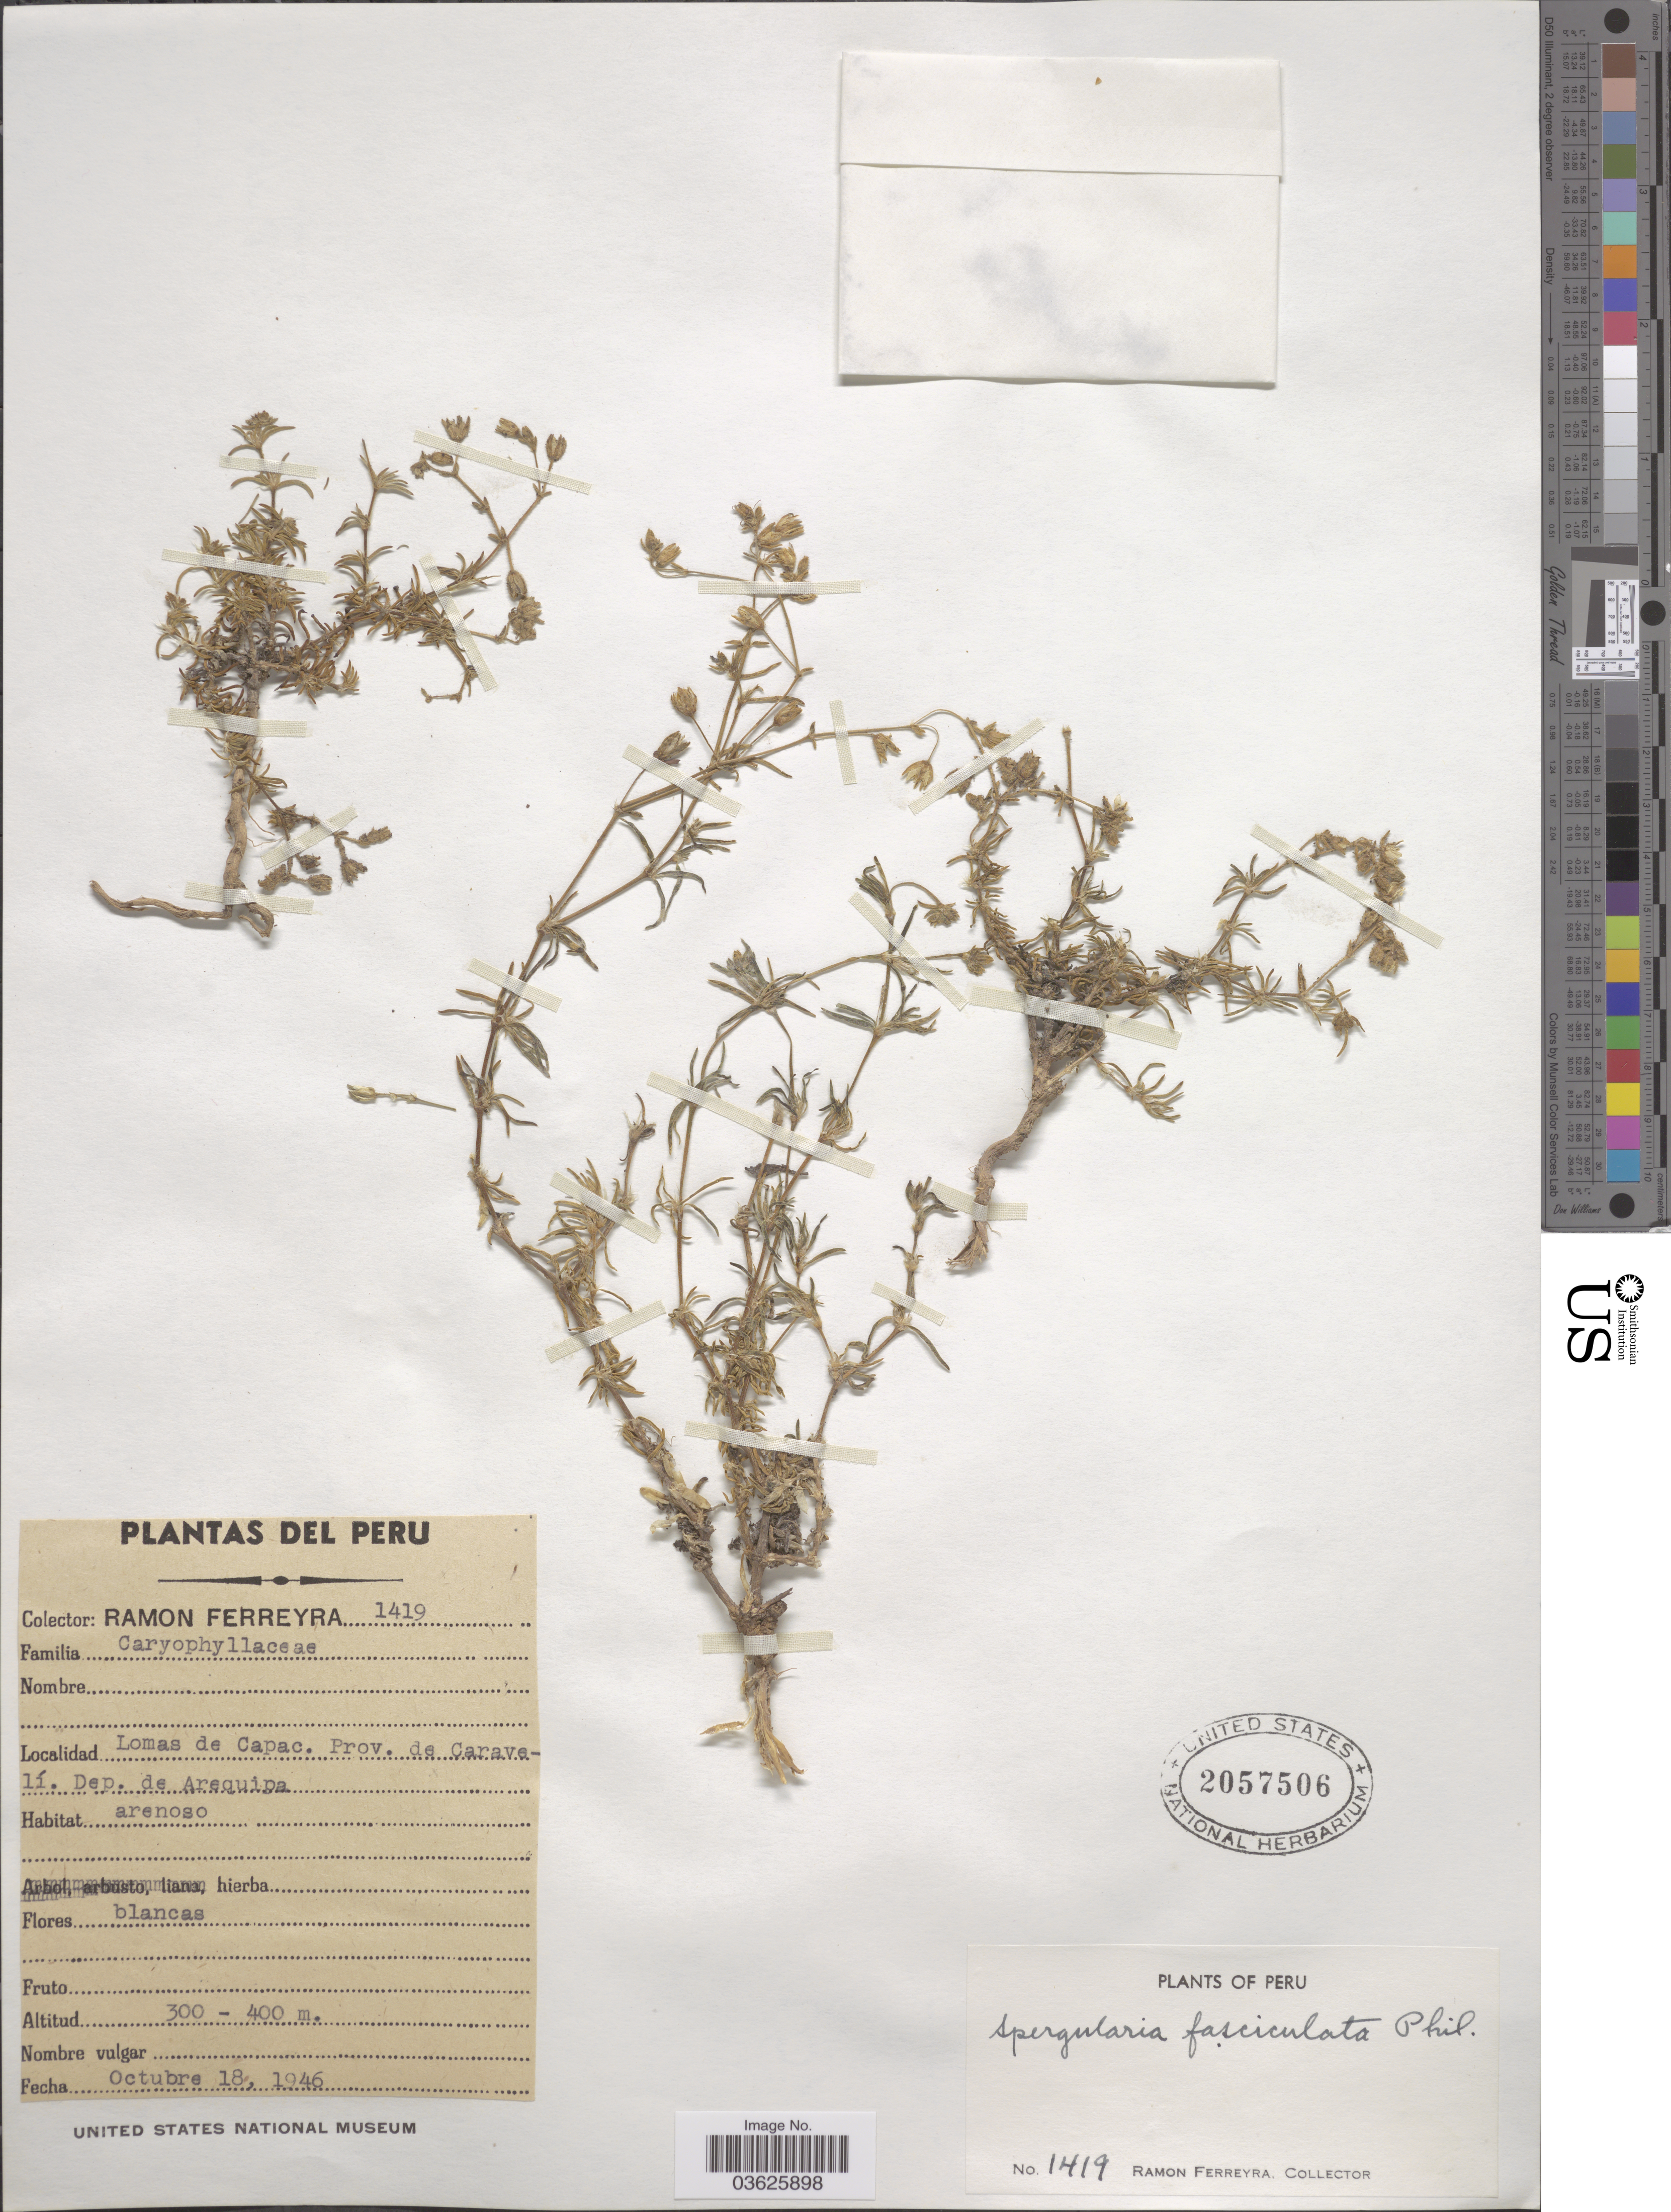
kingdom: Plantae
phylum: Tracheophyta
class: Magnoliopsida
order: Caryophyllales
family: Caryophyllaceae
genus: Spergularia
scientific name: Spergularia fasciculata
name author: Phil.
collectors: R. A. Ferreyra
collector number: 1419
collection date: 1946-10-18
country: Peru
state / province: Arequipa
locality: Lomas de Capac. Prov. de Caravelí. Dep. de Arequipa.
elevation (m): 300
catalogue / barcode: US 2057506